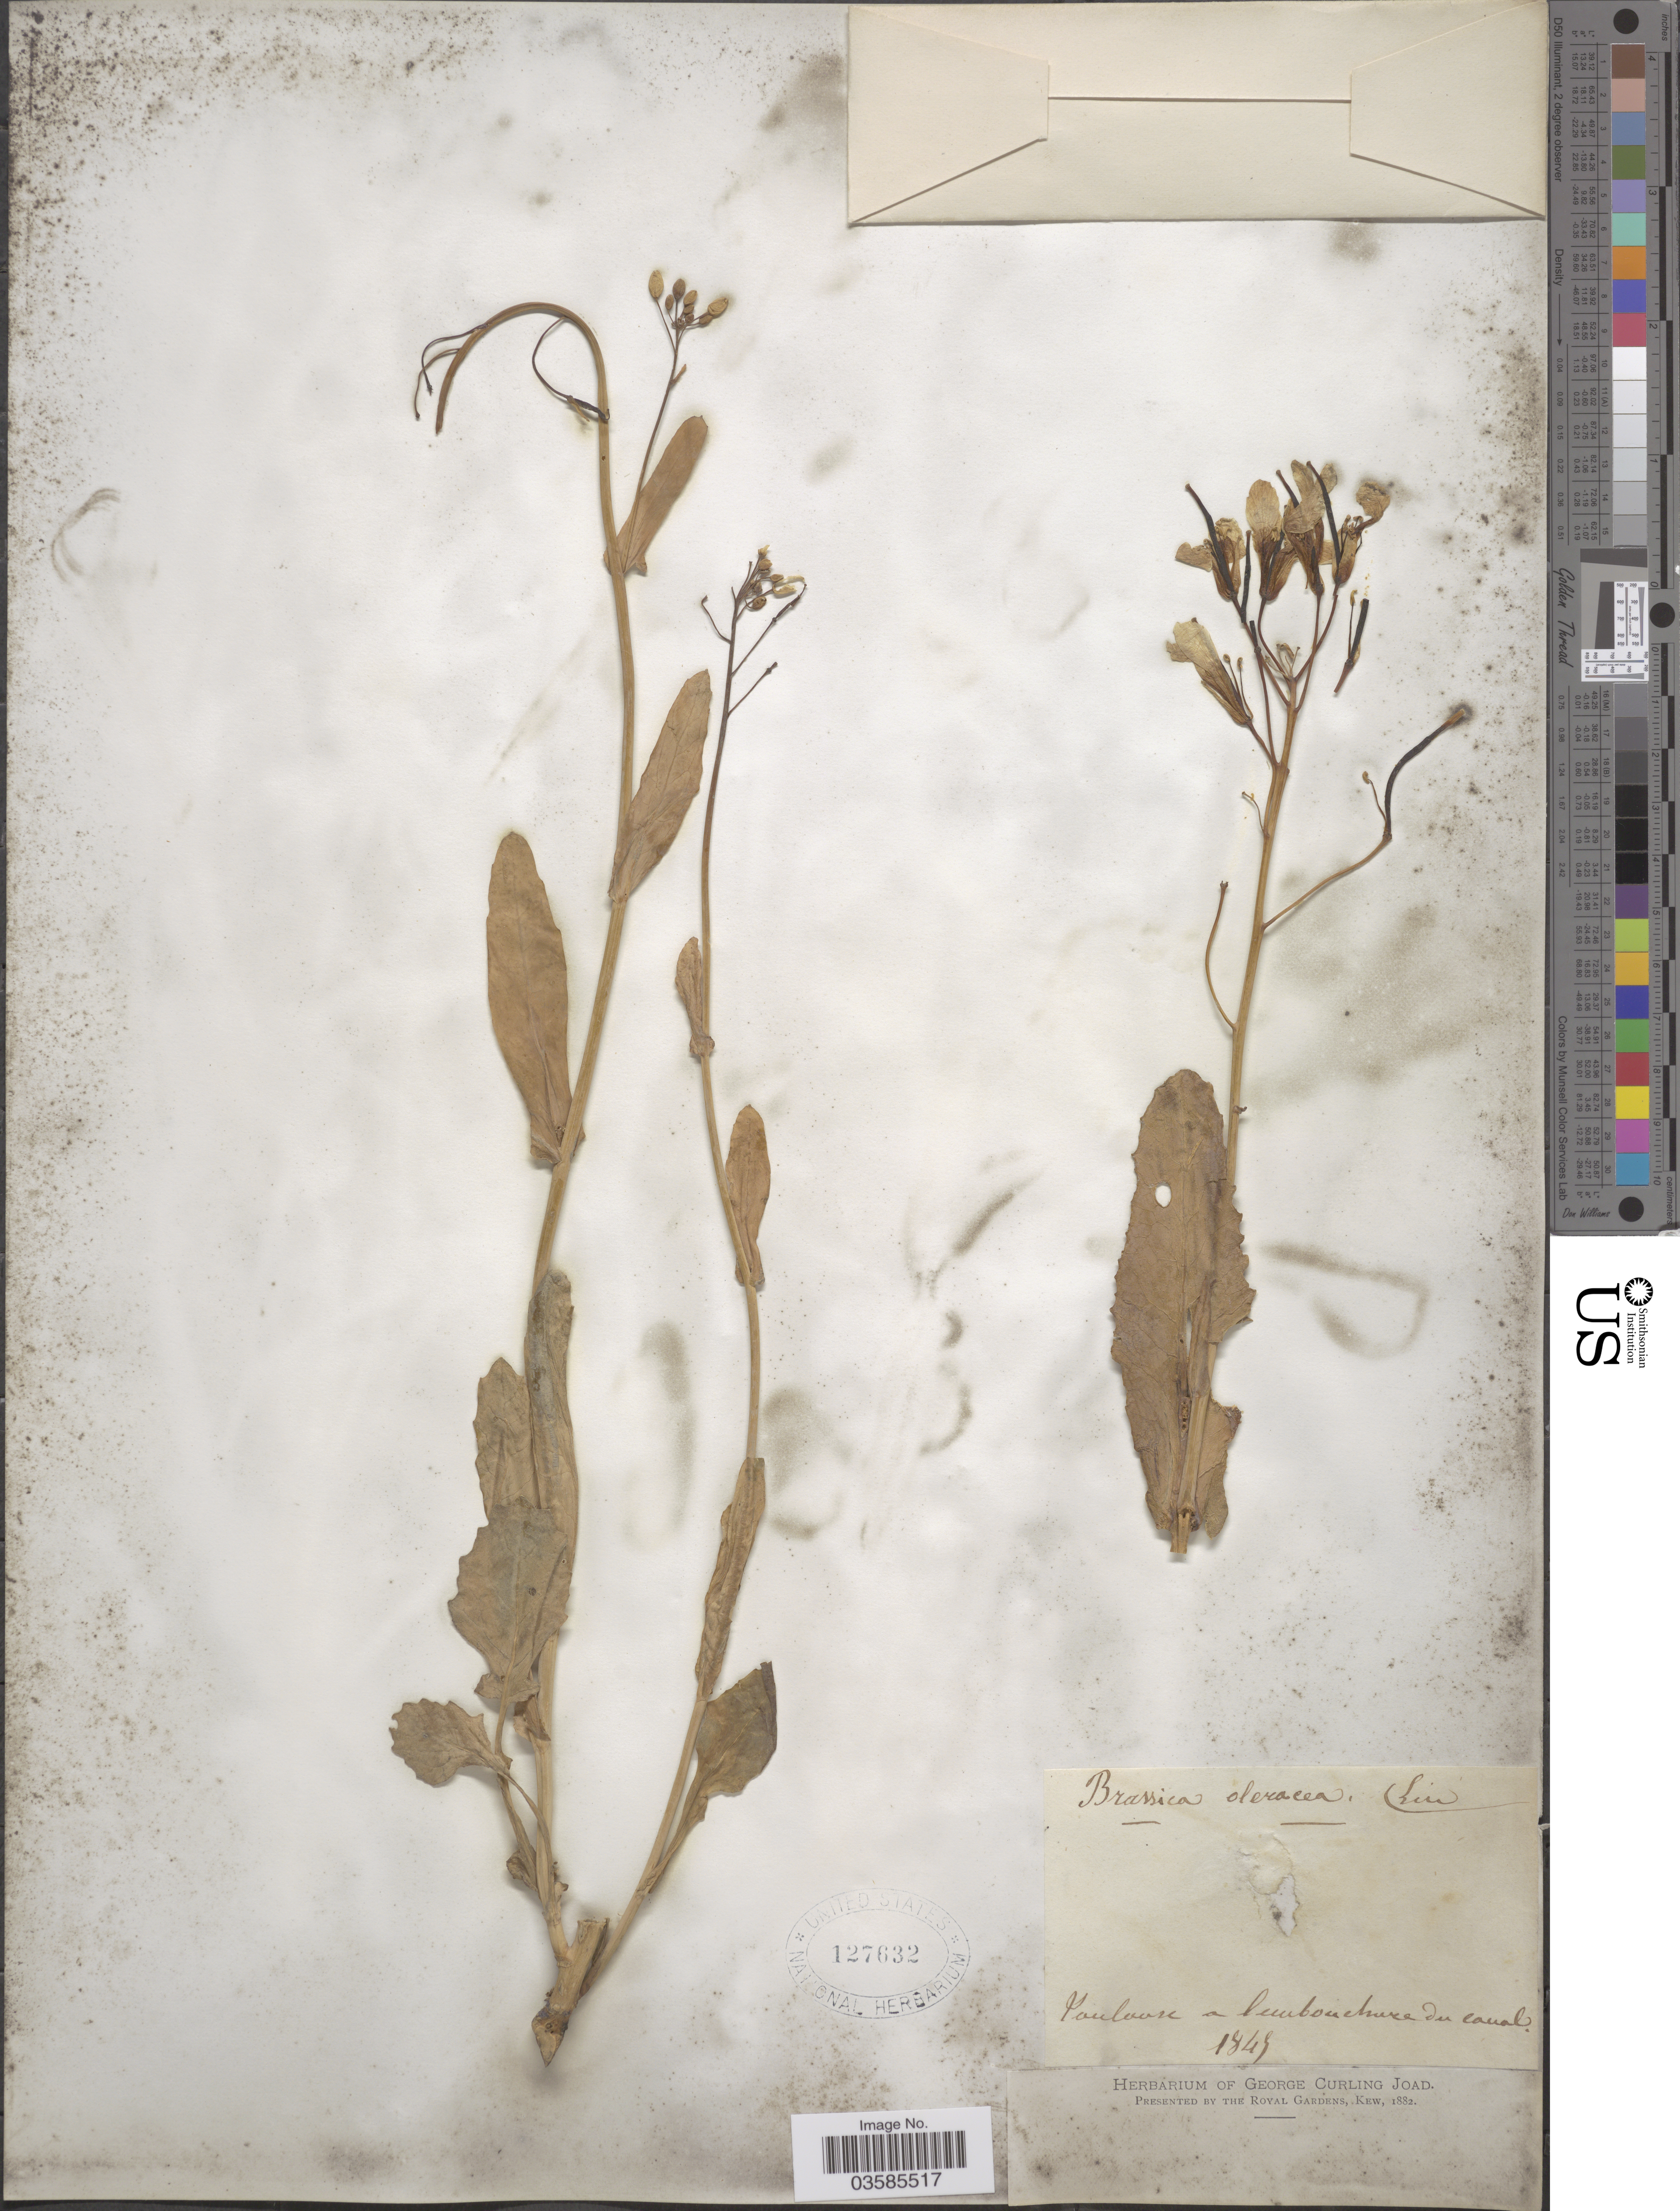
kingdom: Plantae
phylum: Tracheophyta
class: Magnoliopsida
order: Brassicales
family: Brassicaceae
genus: Brassica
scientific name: Brassica oleracea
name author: L.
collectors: ex herb. George Curling Joad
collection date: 1849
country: France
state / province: Provence-Alpes-Côte d'Azur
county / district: Vaucluse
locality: Vaucluse a lembouchure du canal.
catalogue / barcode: US 127632